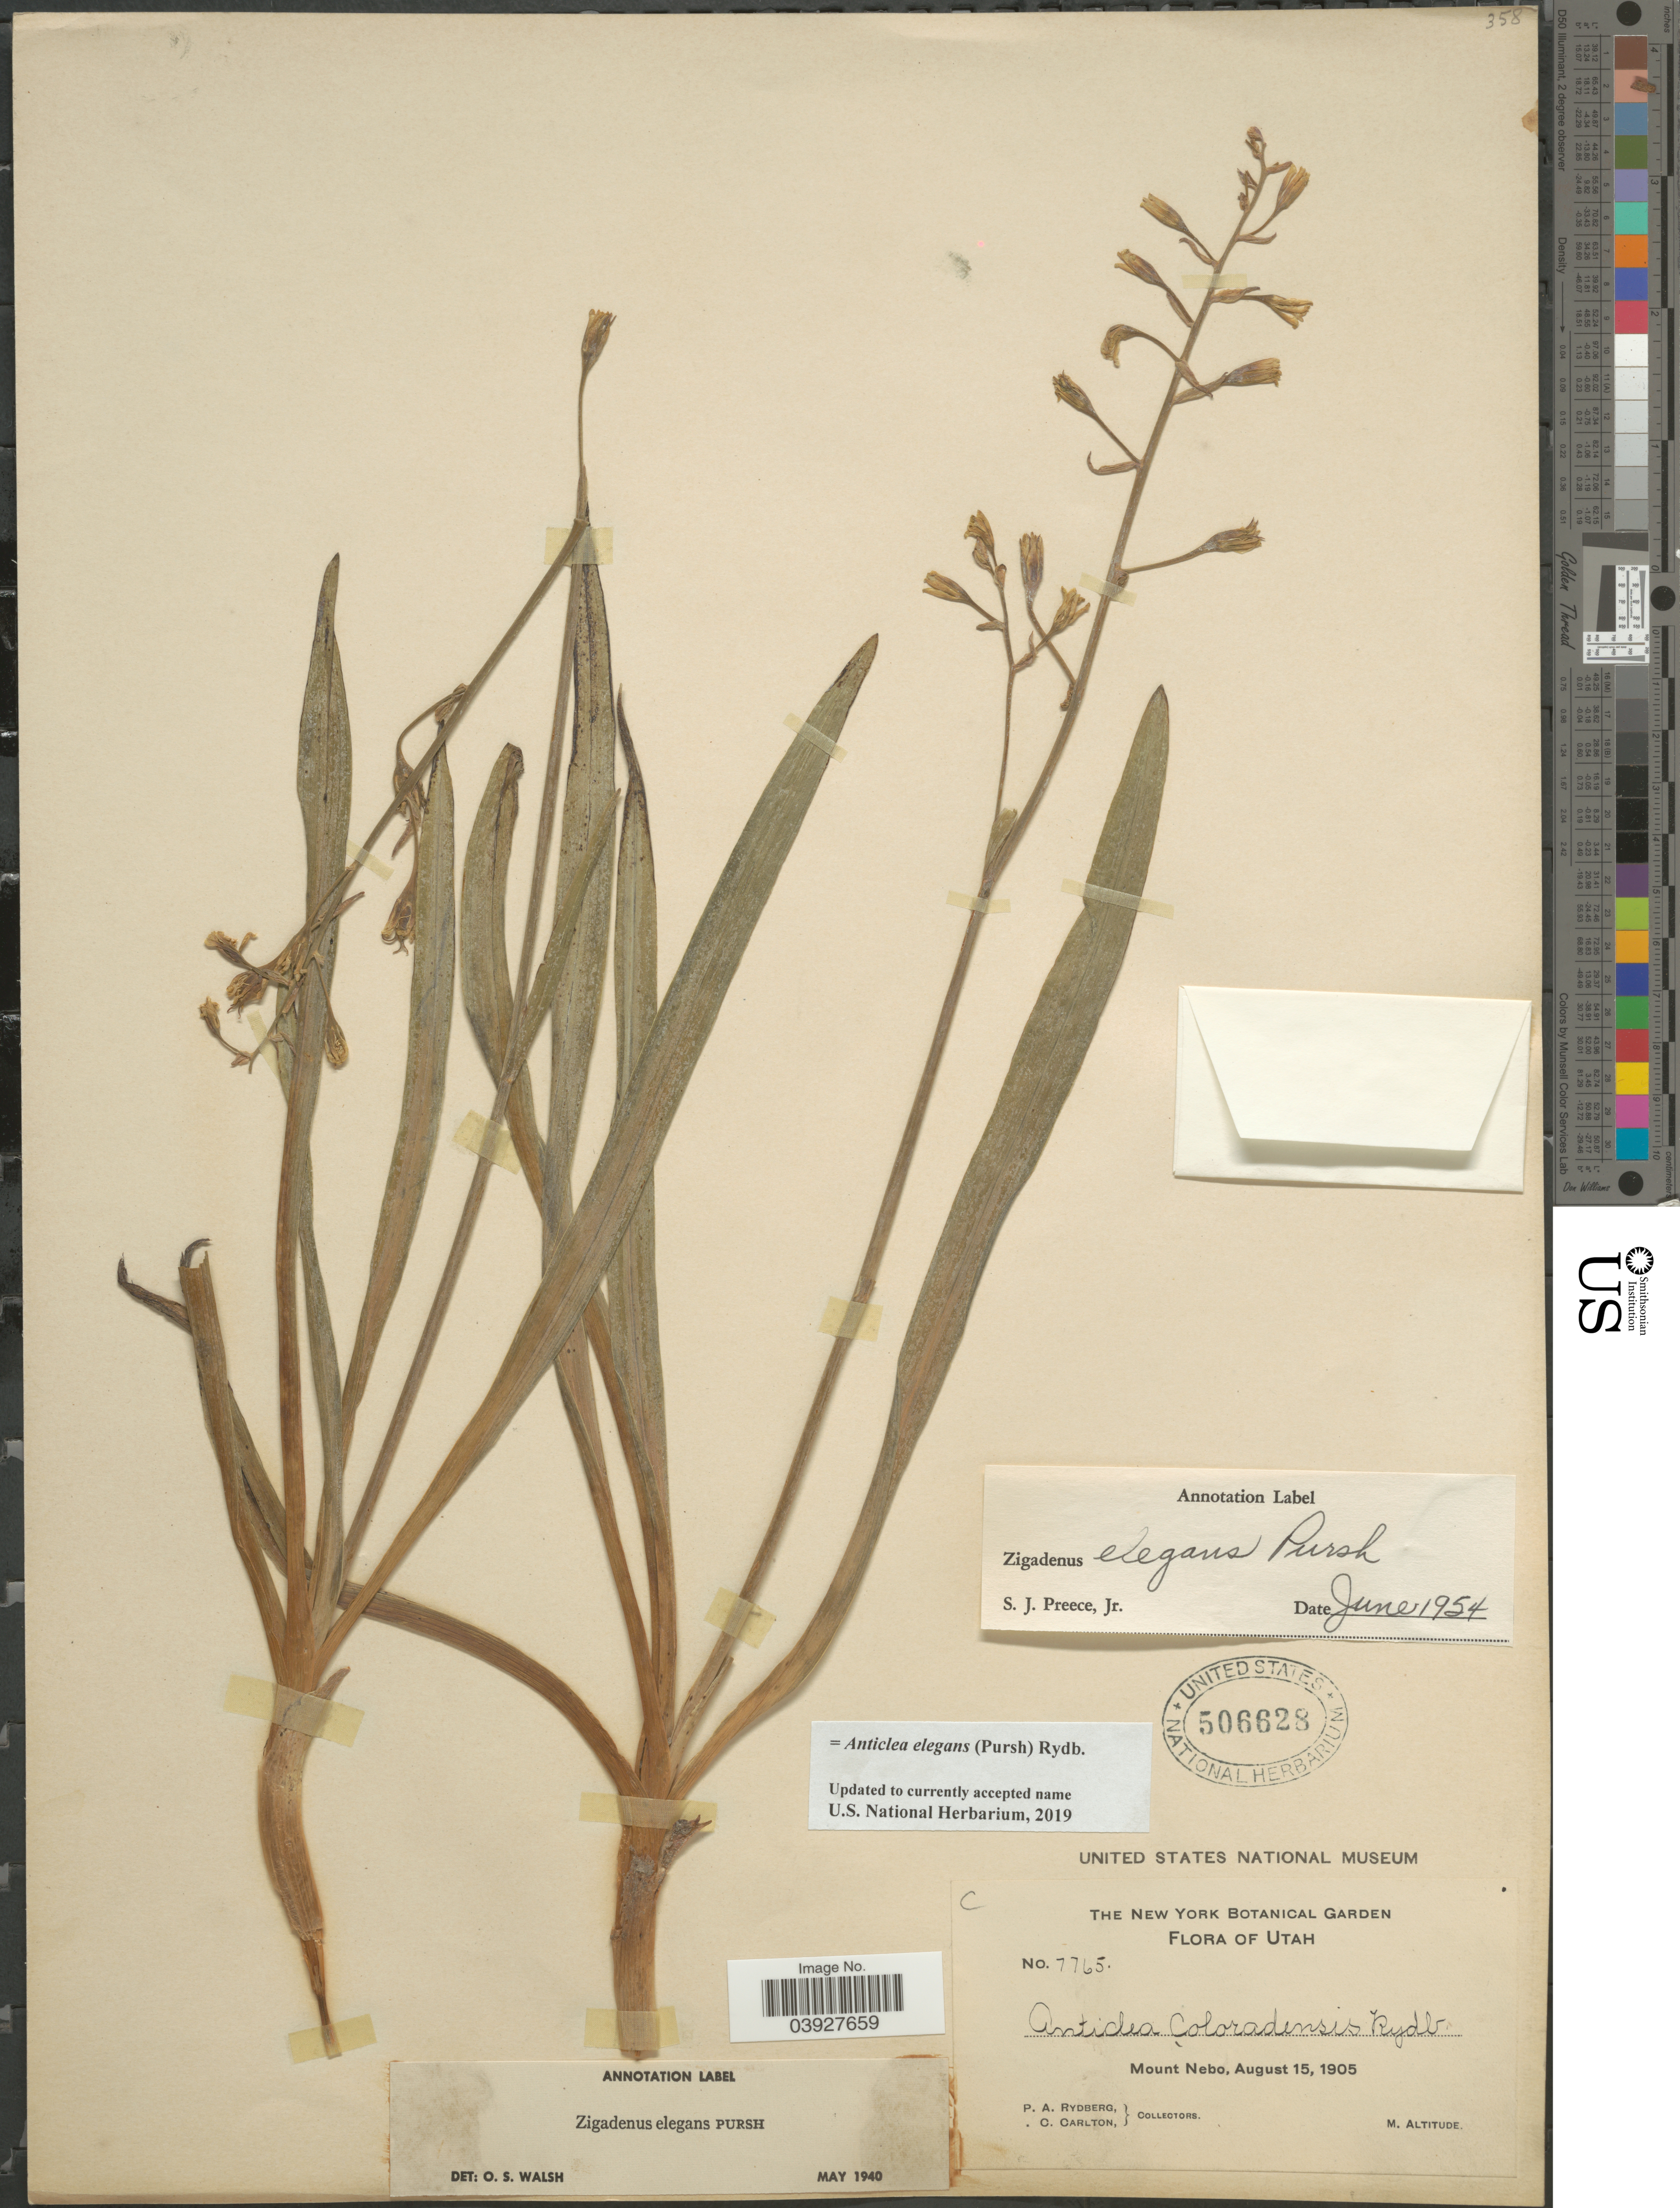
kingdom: Plantae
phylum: Tracheophyta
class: Liliopsida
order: Liliales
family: Melanthiaceae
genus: Anticlea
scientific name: Anticlea elegans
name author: (Pursh) Rydb.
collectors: P. A. Rydberg & C. Carlton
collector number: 7765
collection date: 1905-08-15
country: United States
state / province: Utah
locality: Mount Nebo.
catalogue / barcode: US 506628